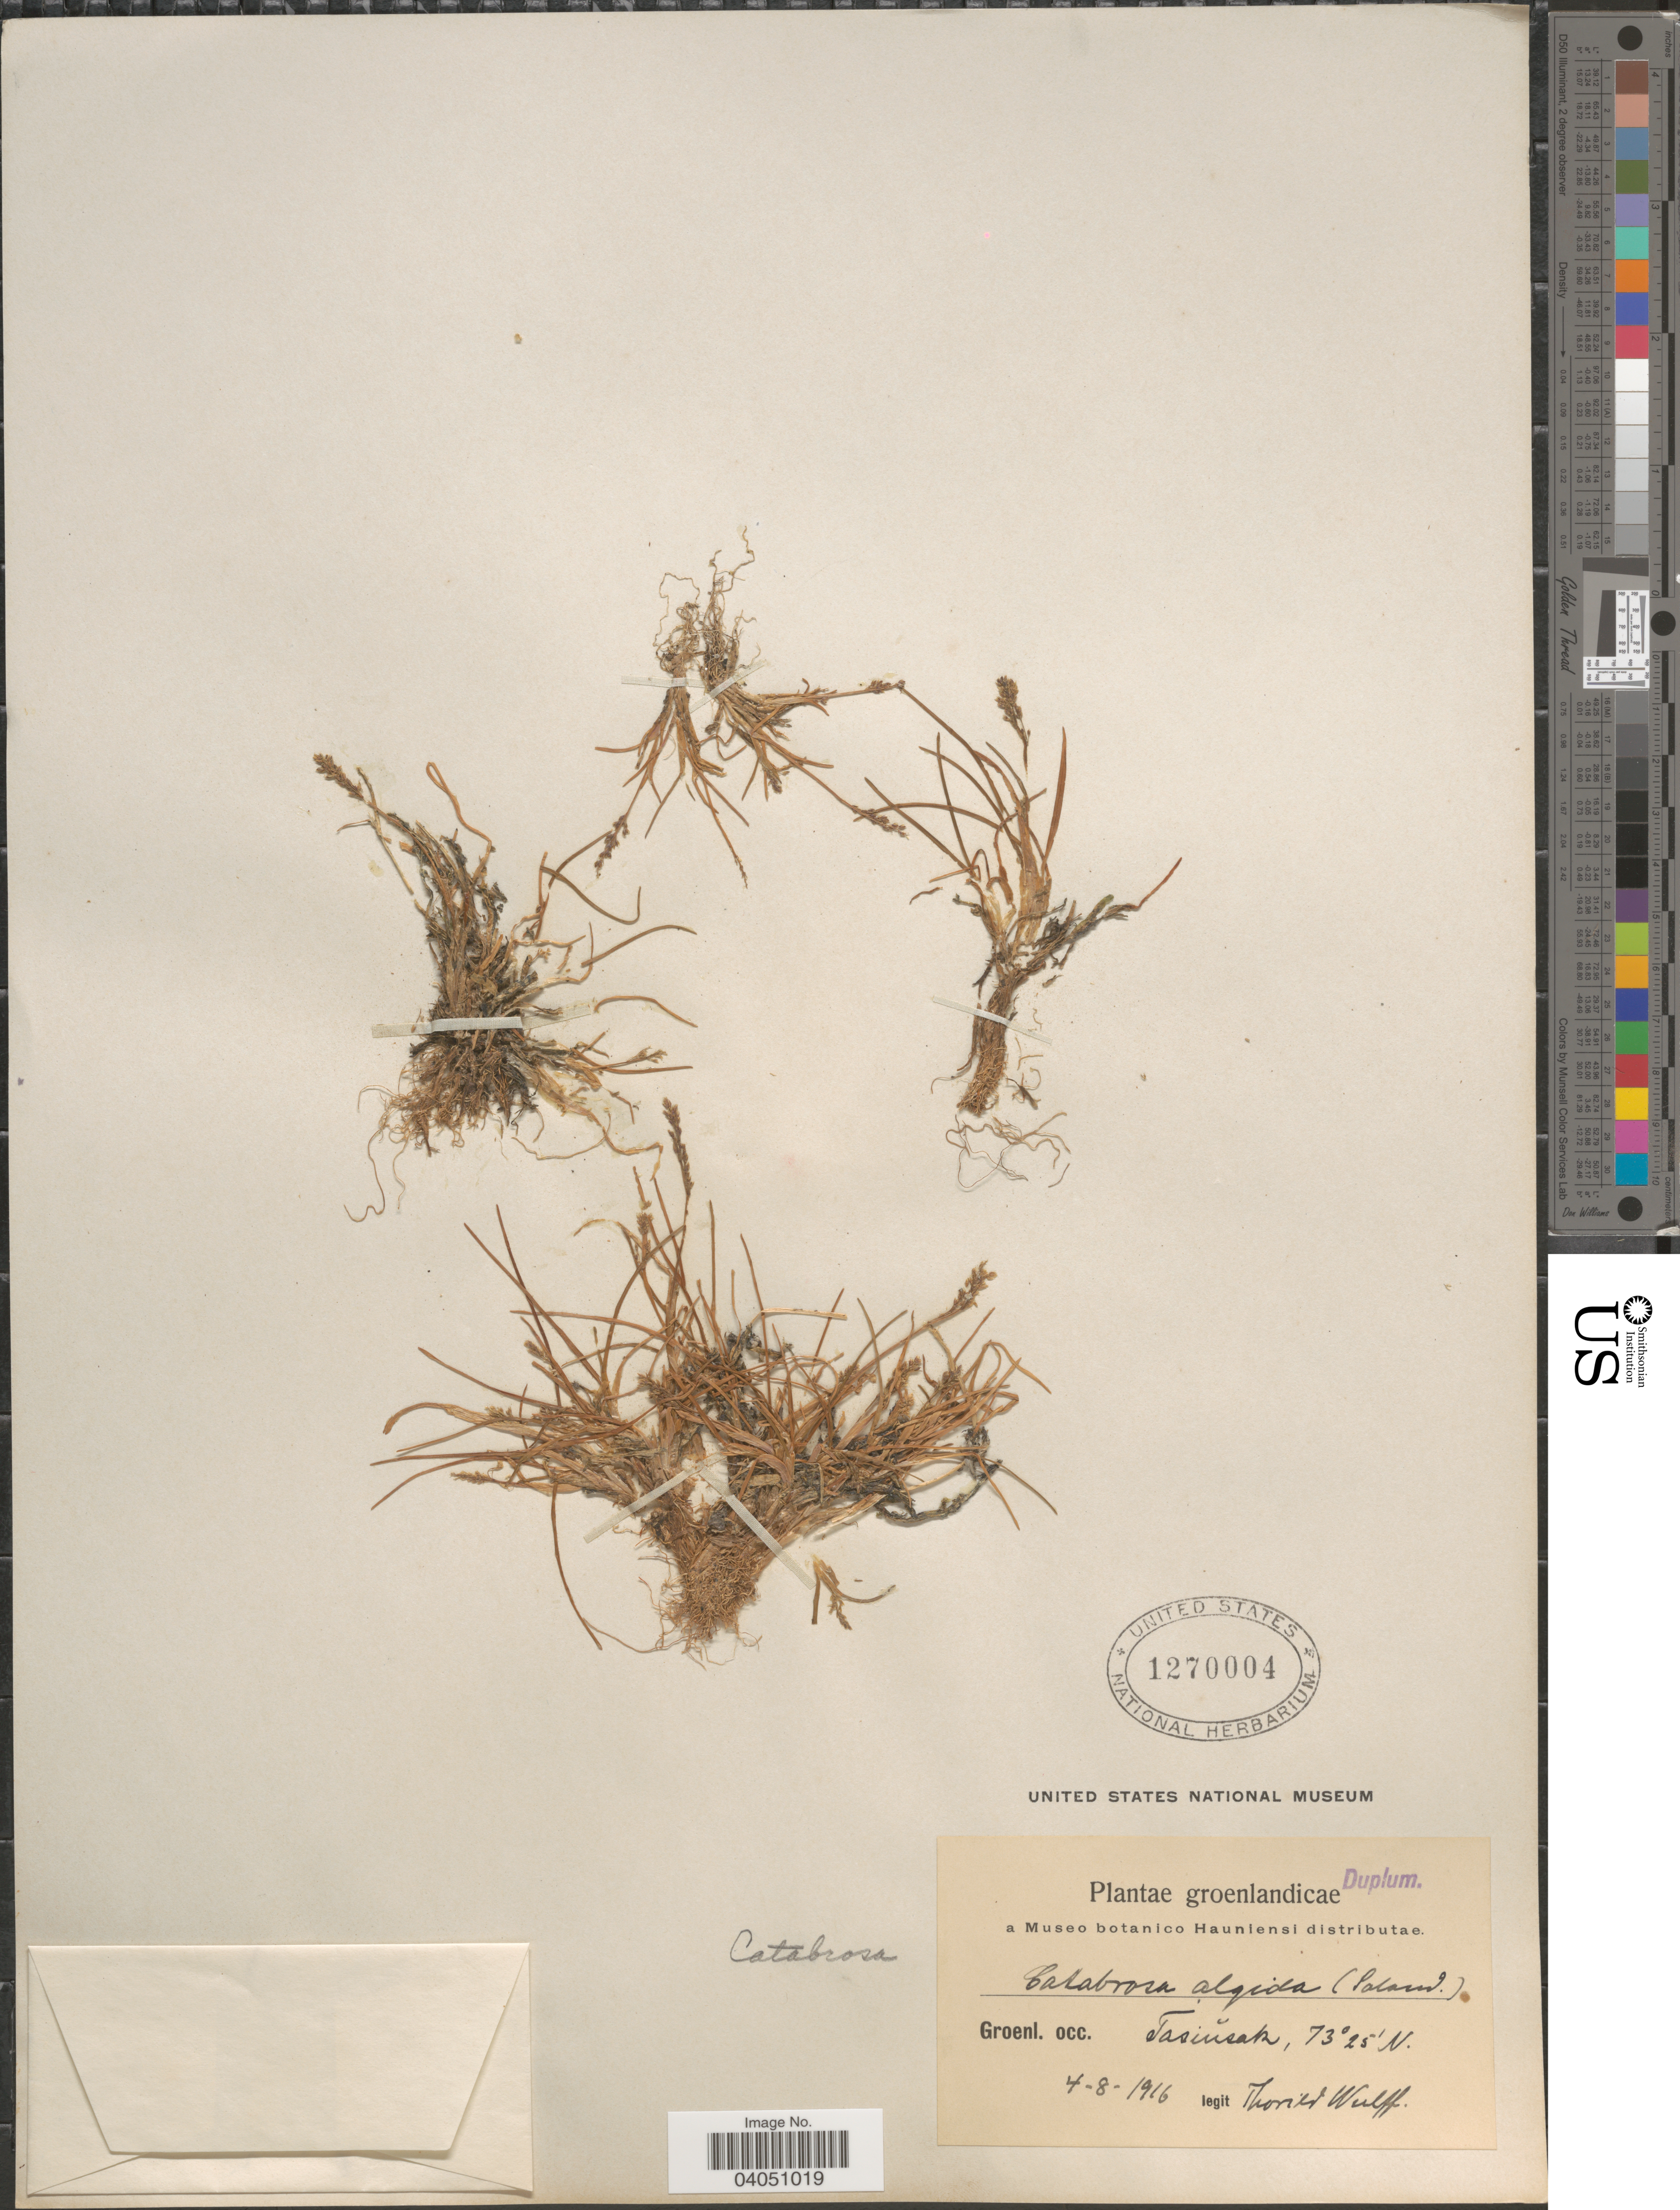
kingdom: Plantae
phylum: Tracheophyta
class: Liliopsida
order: Poales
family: Poaceae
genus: Phippsia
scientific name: Phippsia algida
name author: (Sol.) R. Br.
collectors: T. Wulff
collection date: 1916-08-04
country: Greenland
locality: Groenlandicae. Groenl. occ. Tasiusak.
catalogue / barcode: US 1270004